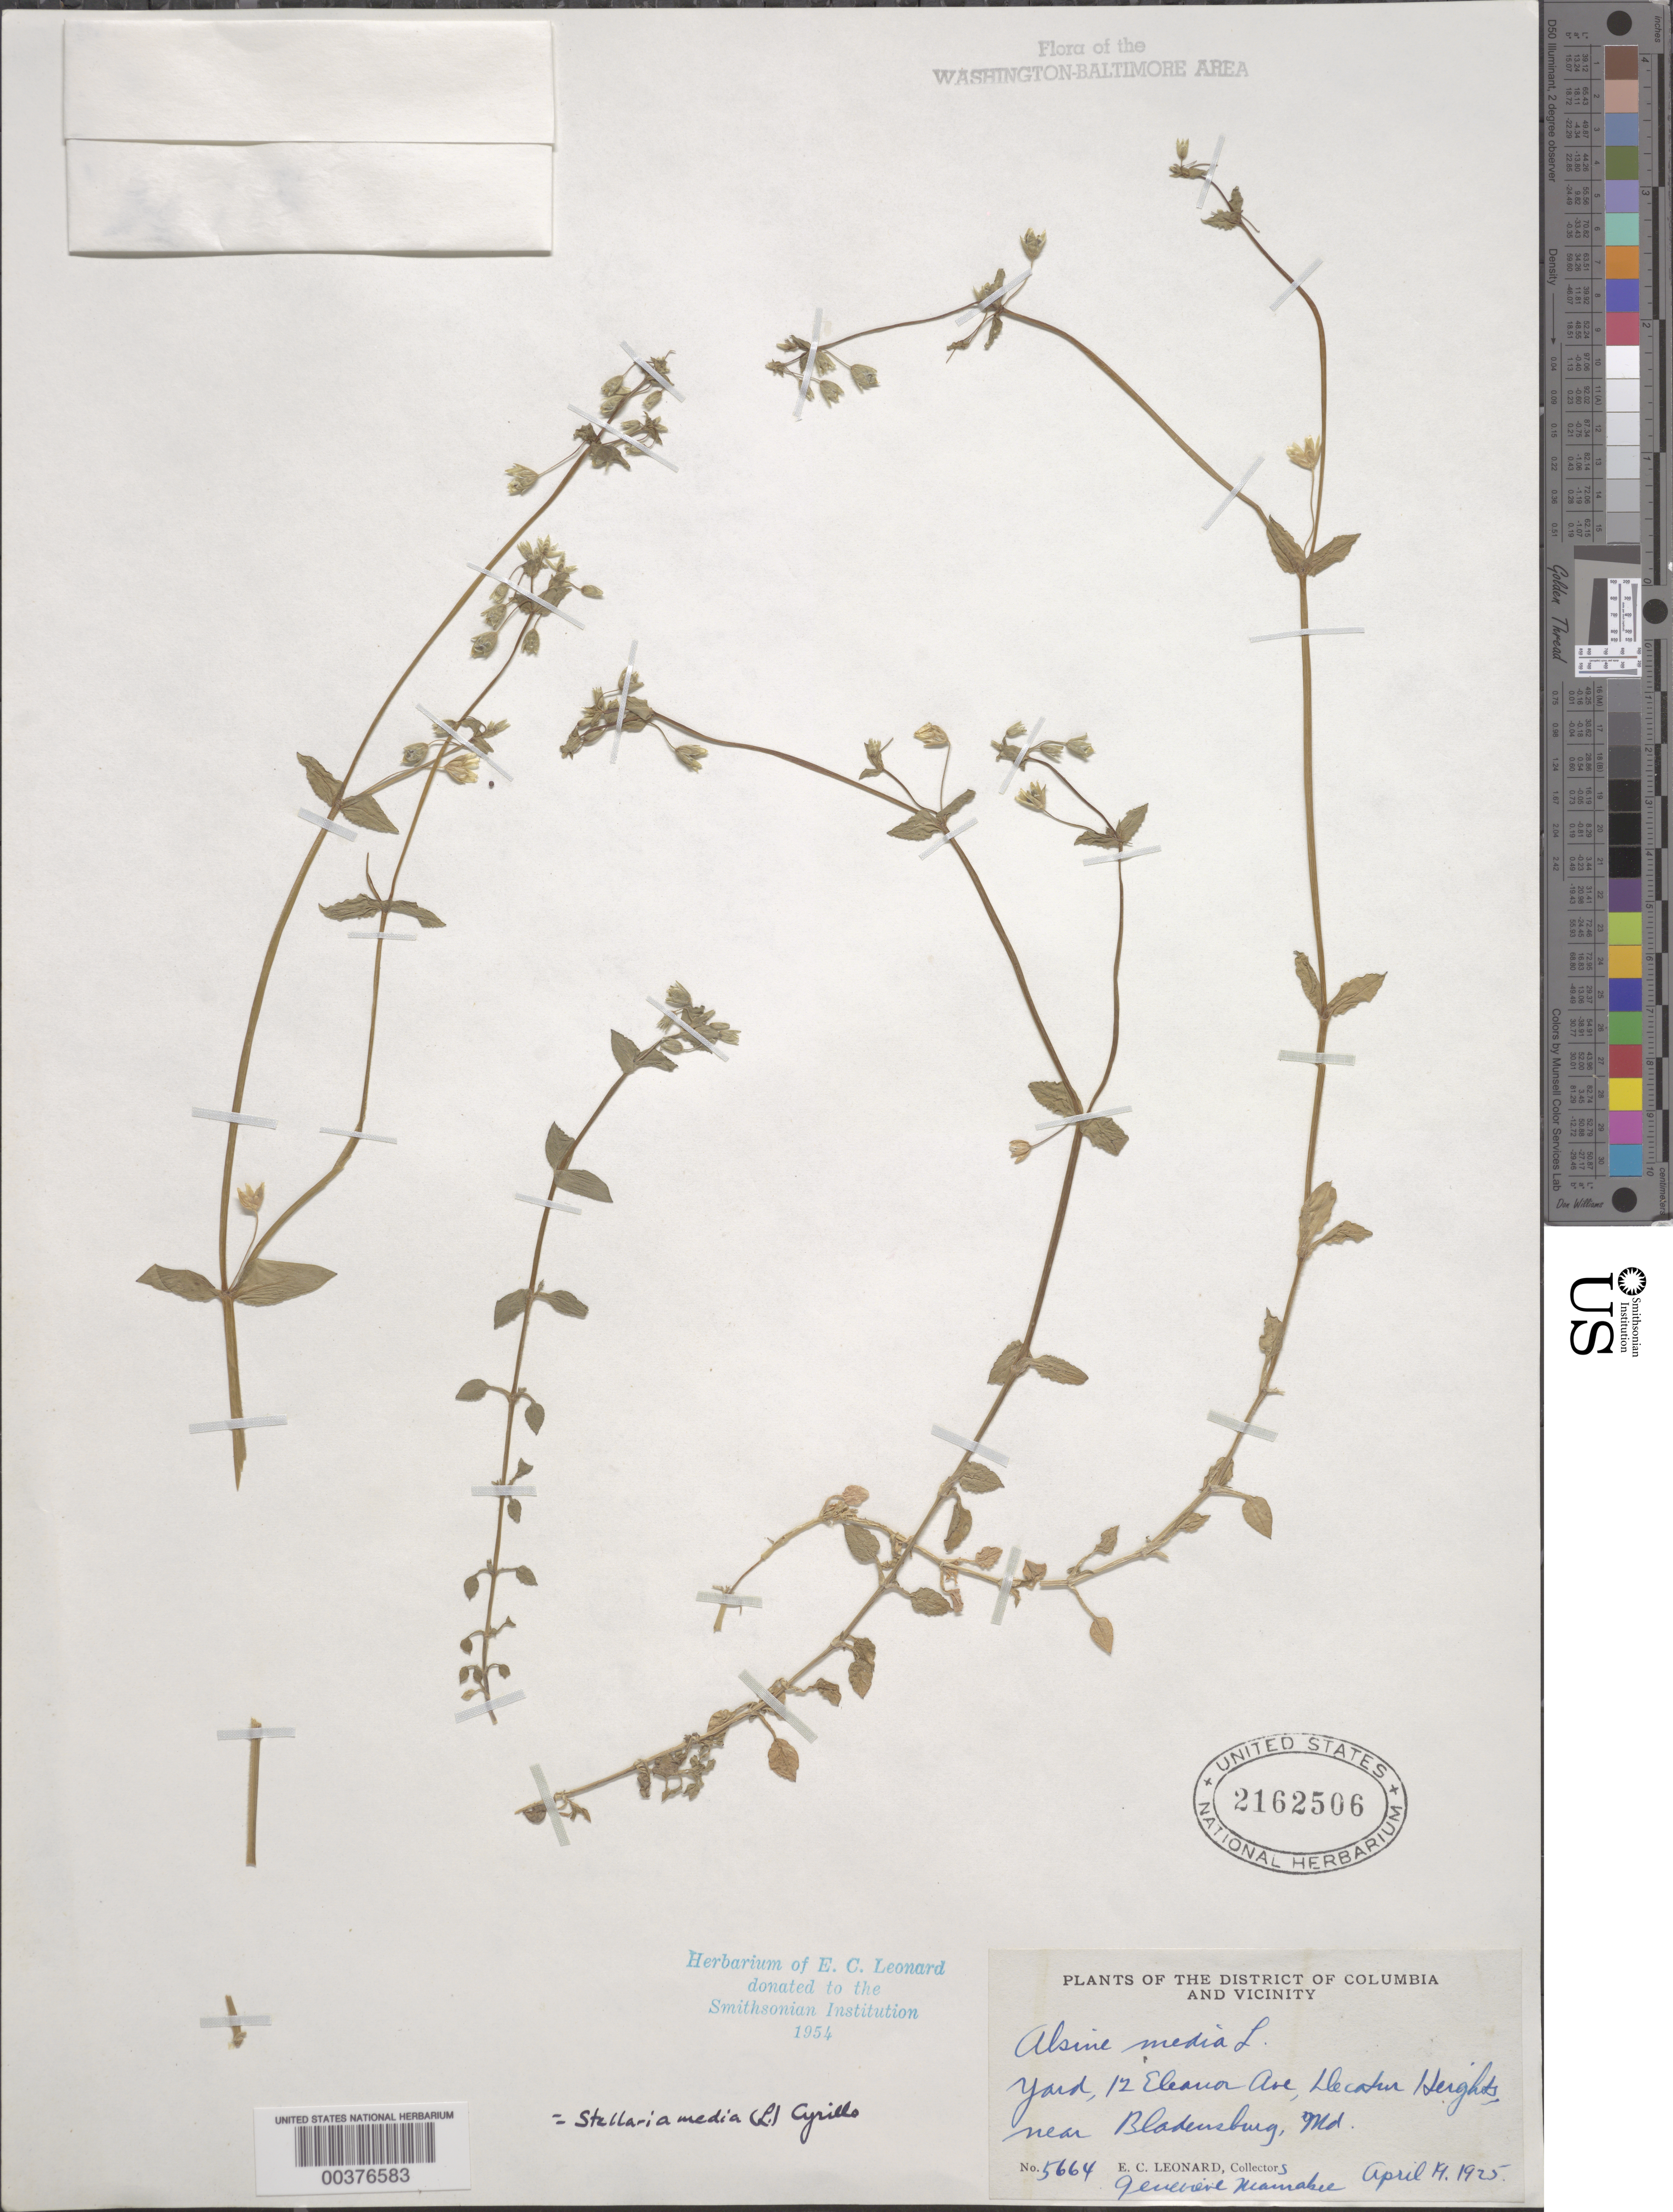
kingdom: Plantae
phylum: Tracheophyta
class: Magnoliopsida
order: Caryophyllales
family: Caryophyllaceae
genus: Stellaria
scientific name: Stellaria media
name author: (L.) Vill.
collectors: E. C. Leonard & G. M. Leonard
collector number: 5664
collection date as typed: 19 Apr 1925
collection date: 1925-04-19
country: United States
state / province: Maryland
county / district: Prince George's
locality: Decatur Heights, Bladensburg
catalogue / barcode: US 2162506